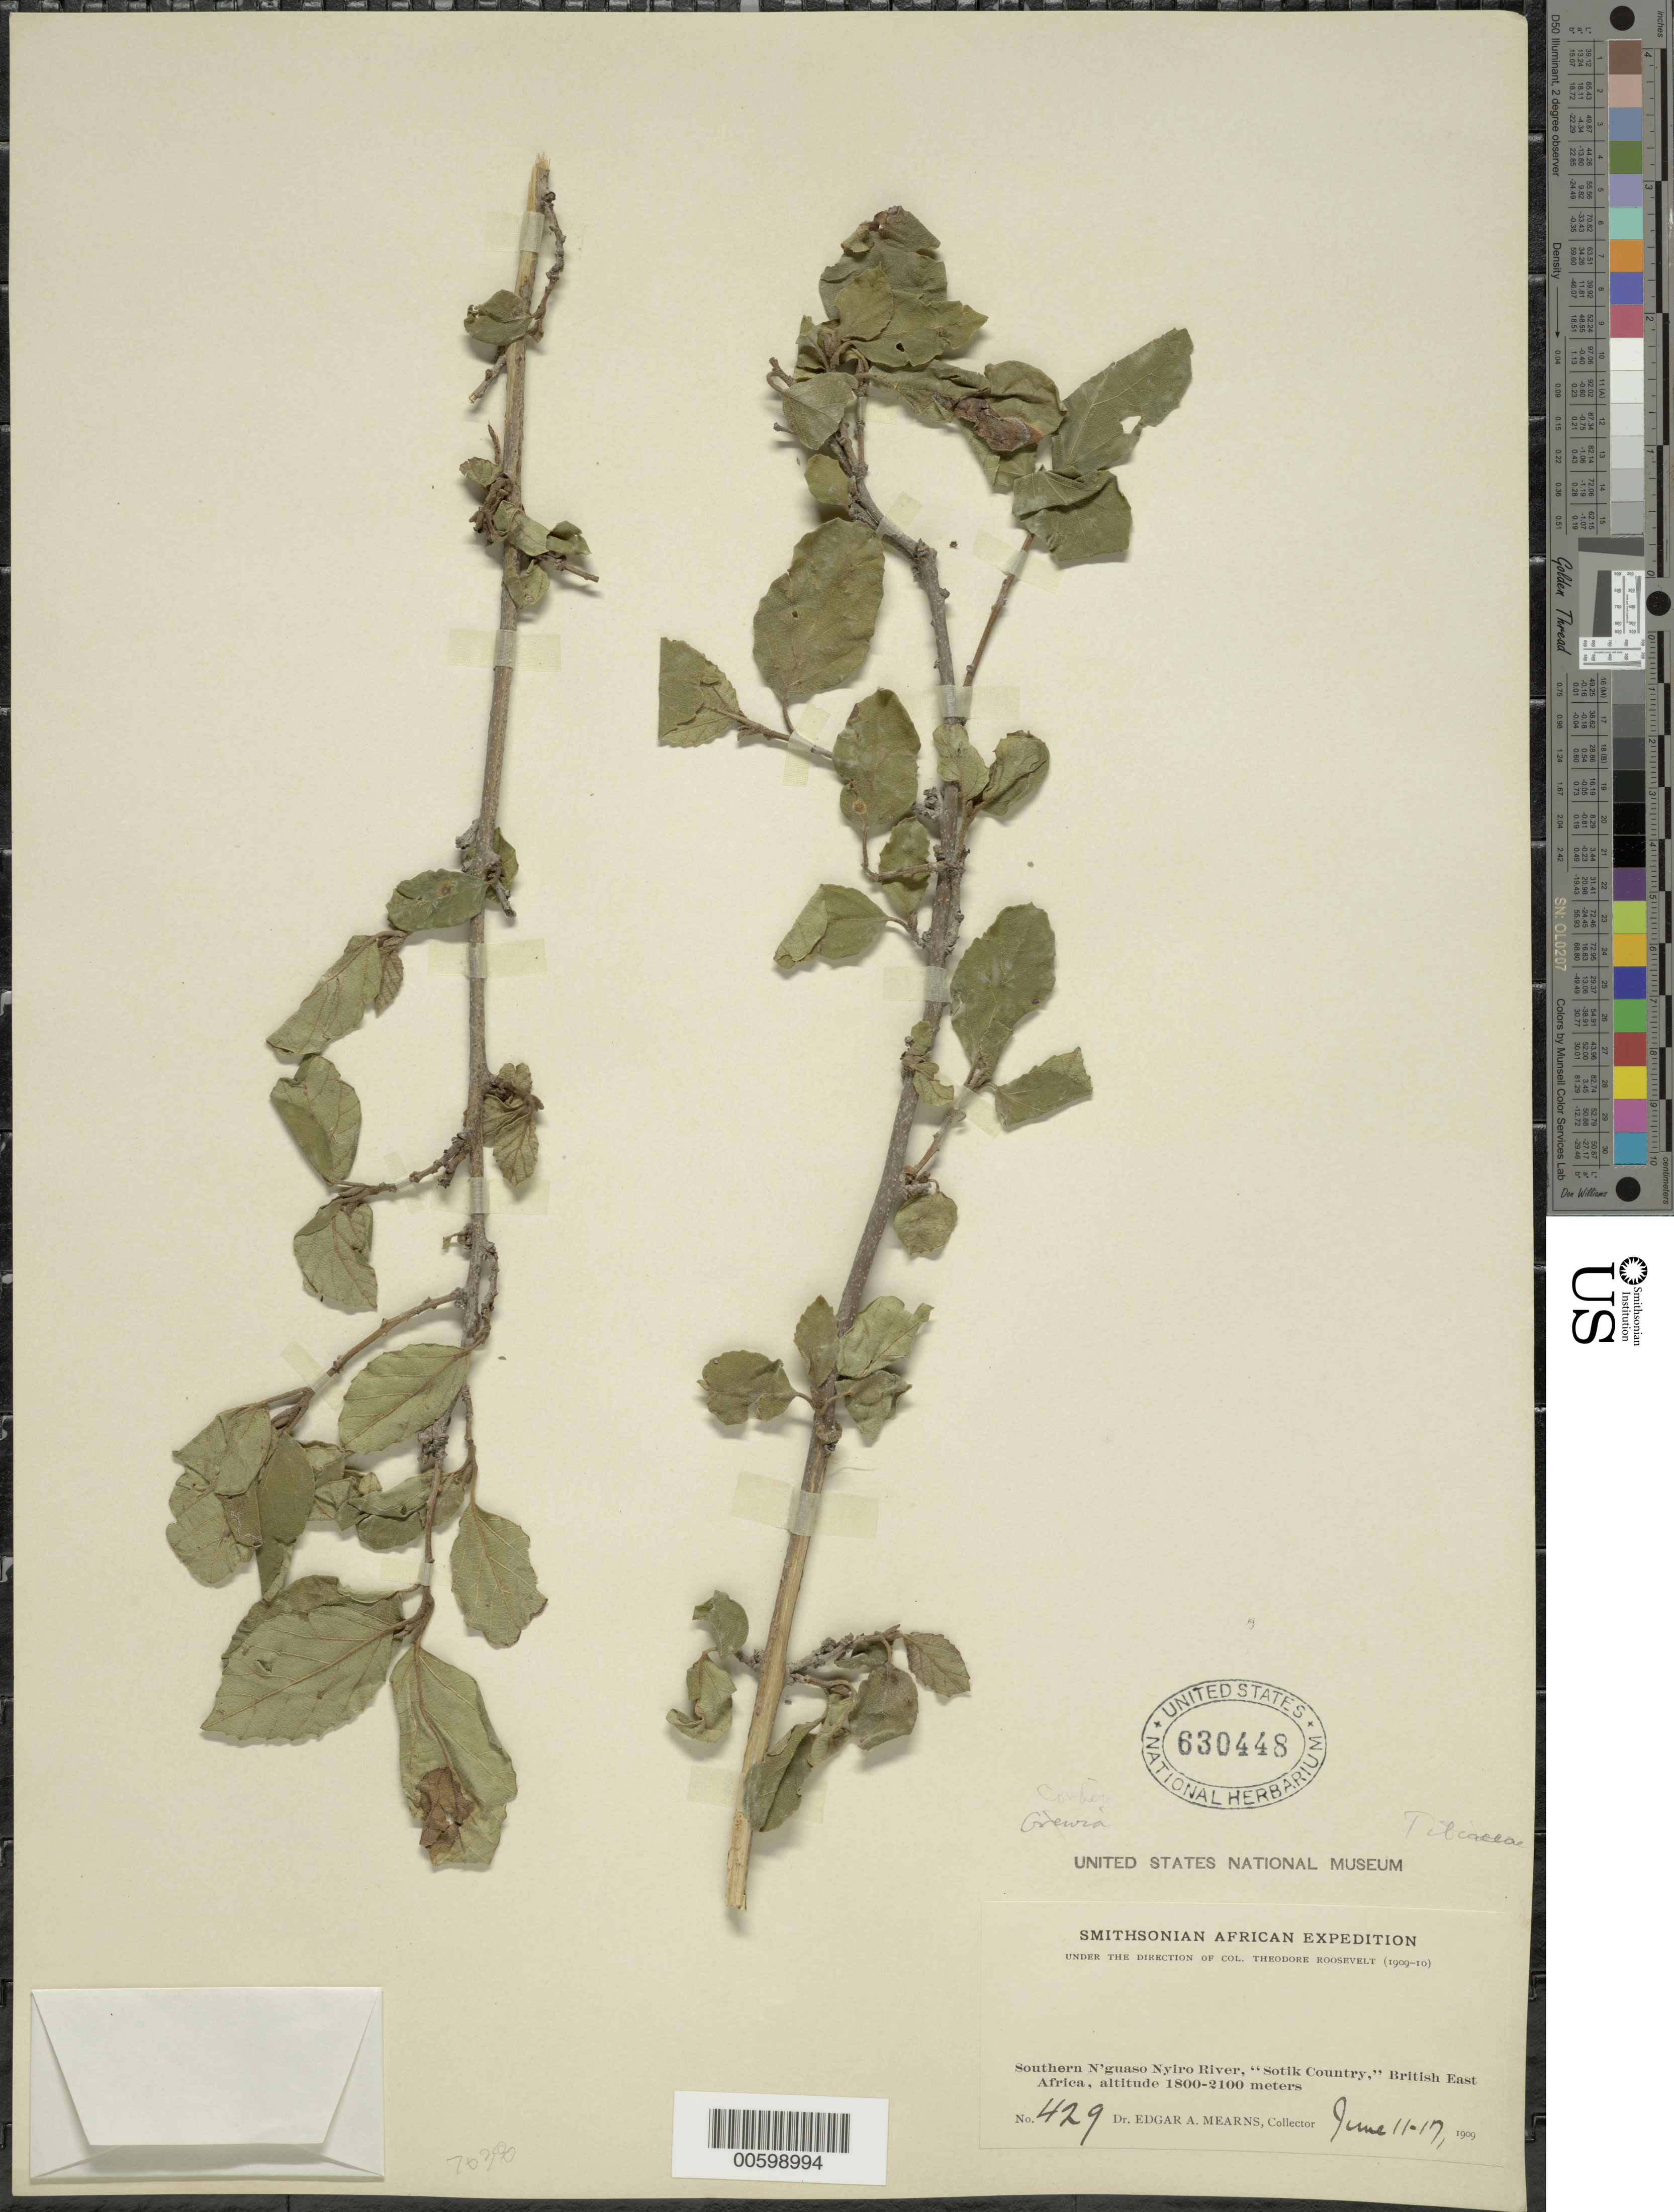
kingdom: Plantae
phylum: Tracheophyta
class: Magnoliopsida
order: Boraginales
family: Cordiaceae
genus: Cordia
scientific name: Cordia naidophila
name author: I.M. Johnst.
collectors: E. A. Mearns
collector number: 429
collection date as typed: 11 Jun 1909 to 17 Jun 1909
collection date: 1909-06-11/1909-06-17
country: Kenya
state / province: Bomet / Narok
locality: Southern N'guaso Nyiro river, " Sotik Country"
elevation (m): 1800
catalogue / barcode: US 630448